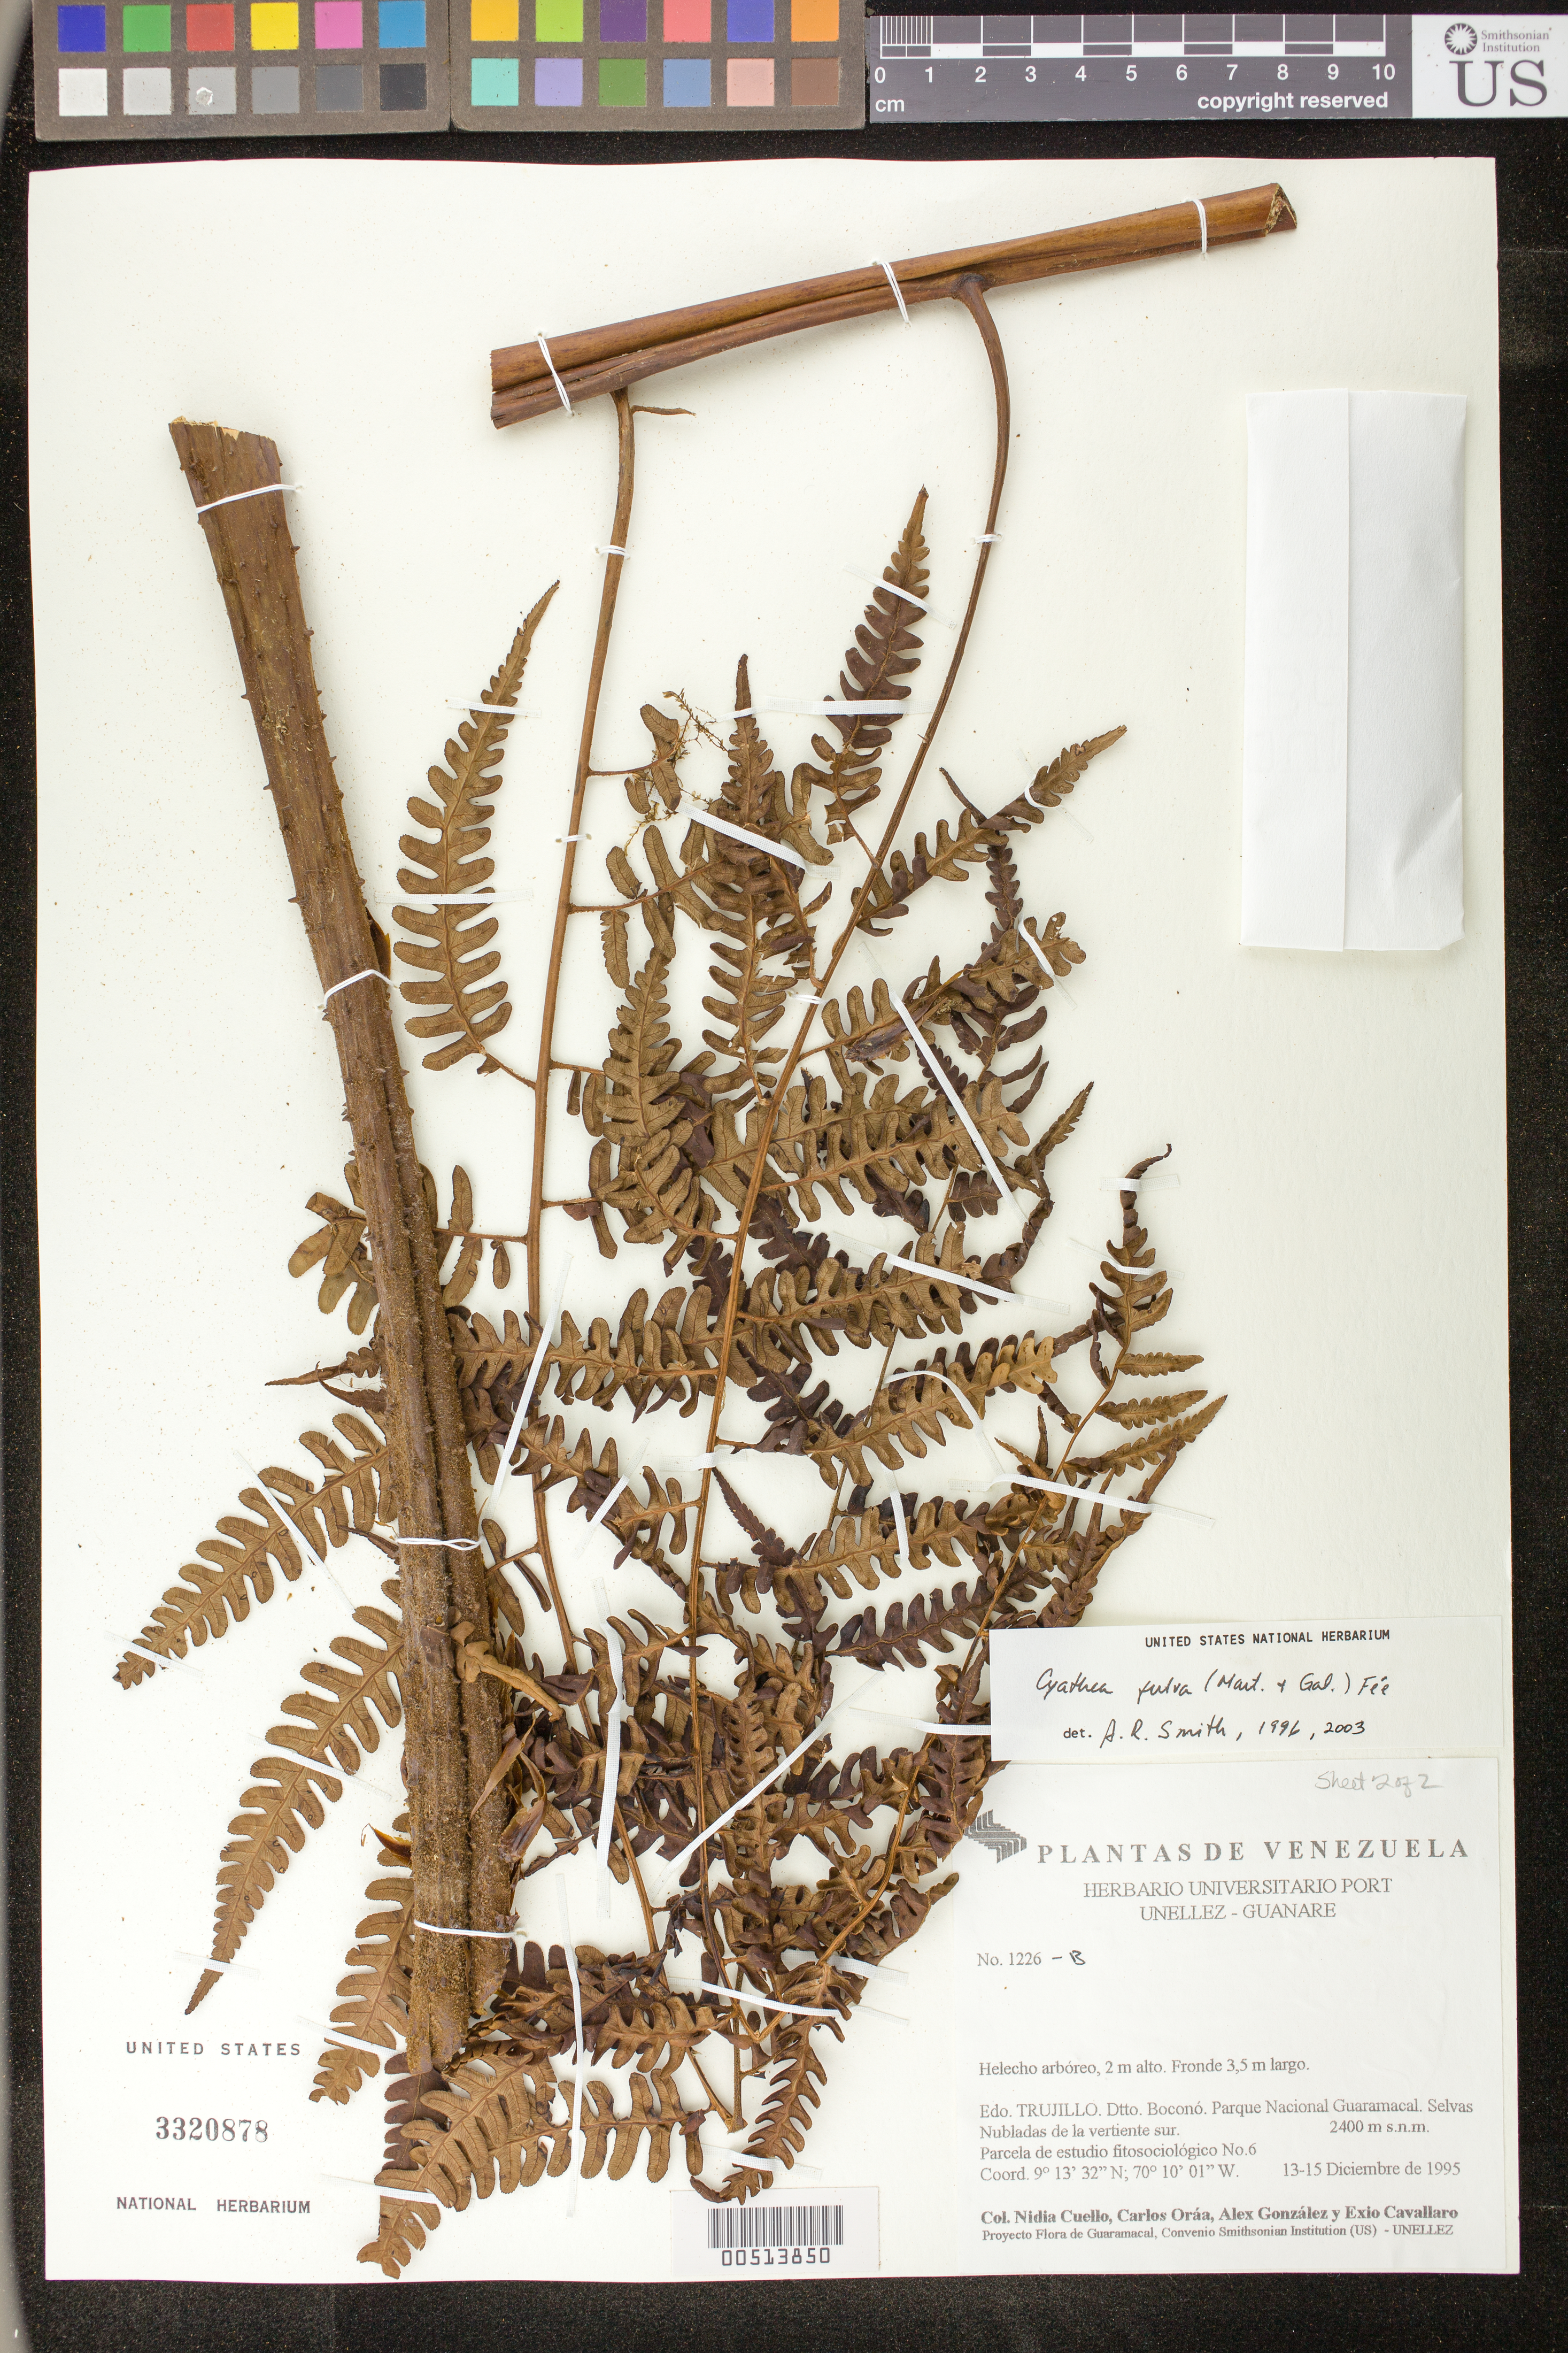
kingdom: Plantae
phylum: Tracheophyta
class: Polypodiopsida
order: Cyatheales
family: Cyatheaceae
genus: Cyathea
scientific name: Cyathea caracasana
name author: (Klotzsch) Domin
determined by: Smith, Alan R., (UC)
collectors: N. L. Cuello, C. Oráa, A. Gonzáles & E. Cavallaro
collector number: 1226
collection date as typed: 13 Dec 1995 to 15 Dec 1995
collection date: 1995-12-13/1995-12-15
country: Venezuela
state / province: Trujillo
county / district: Boconó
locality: Parque Nacional Guaramacal, vertiente S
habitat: Selvas Nubladas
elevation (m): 2400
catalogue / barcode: US 3320878